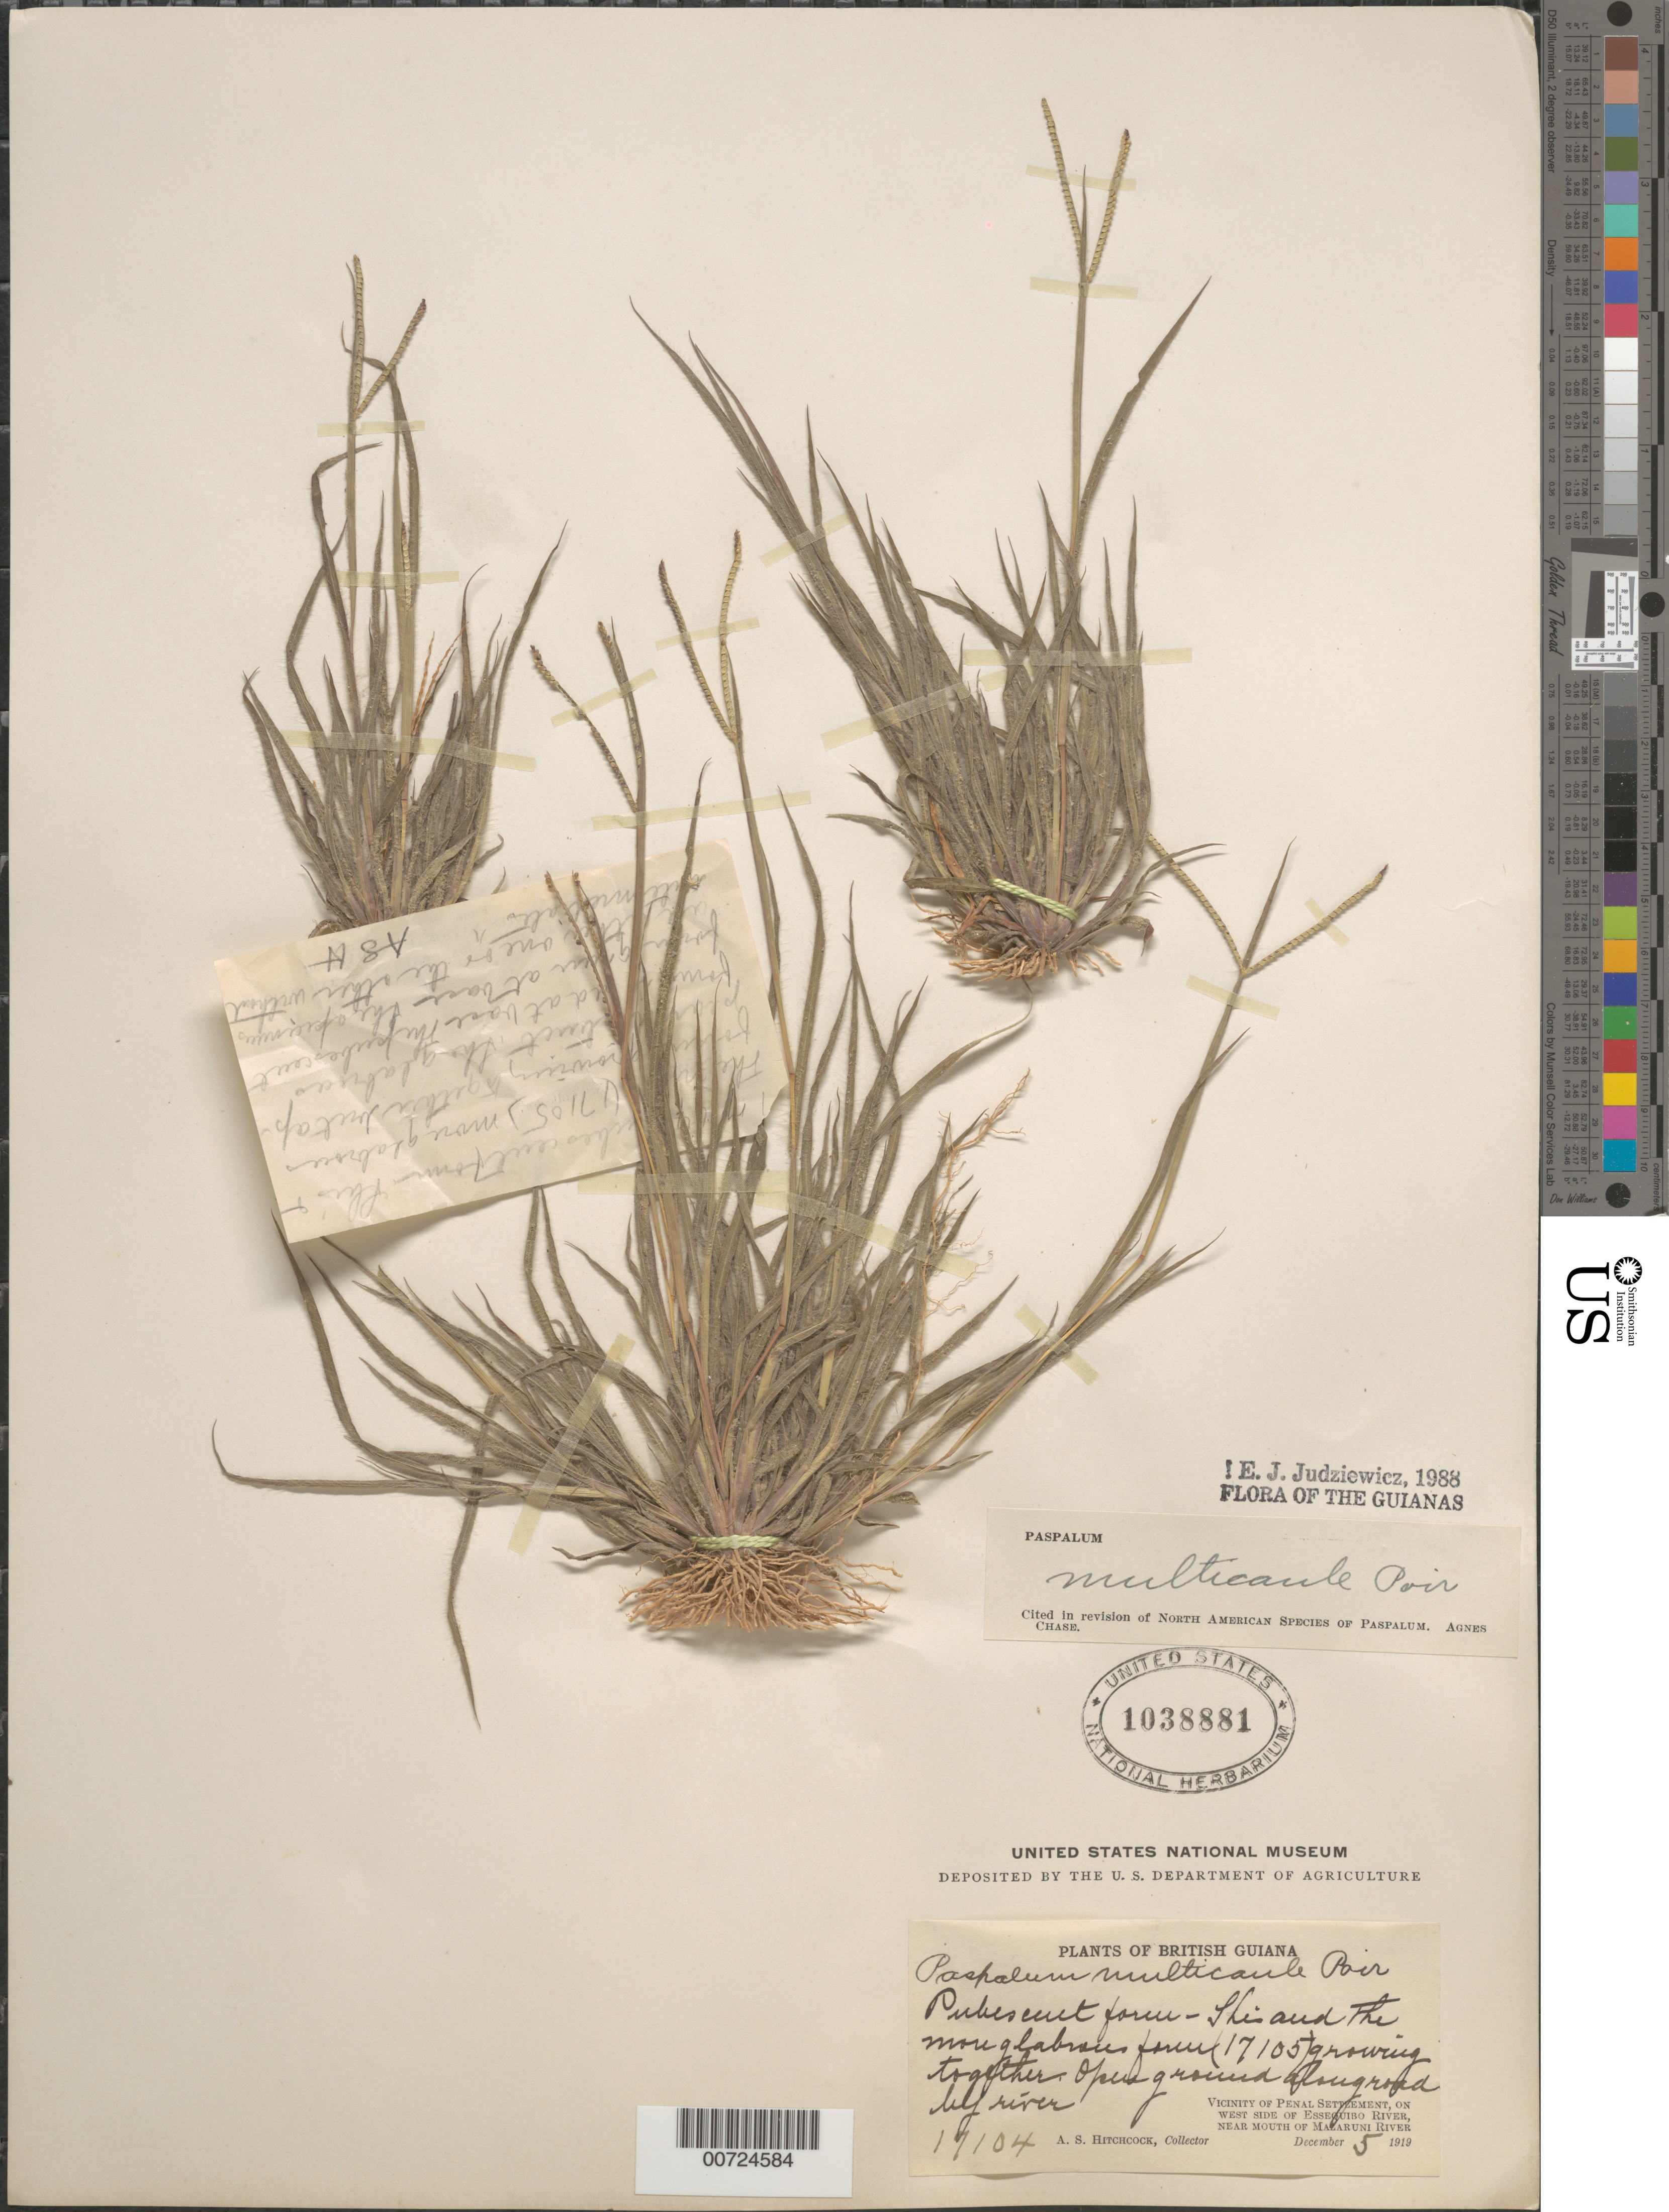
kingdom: Plantae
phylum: Tracheophyta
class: Liliopsida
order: Poales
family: Poaceae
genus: Paspalum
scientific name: Paspalum multicaule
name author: Poir.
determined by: Judziewicz, E. J.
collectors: A. S. Hitchcock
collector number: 17104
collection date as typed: Dec. 3-9, 1919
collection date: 1919-12-03/1919-12-09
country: Guyana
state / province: Cuyuni-Mazaruni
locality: Penal Settlement, on W side of Essequibo River, near mouth of Mazaruni River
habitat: Open ground along road by river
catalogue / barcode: US 1038881